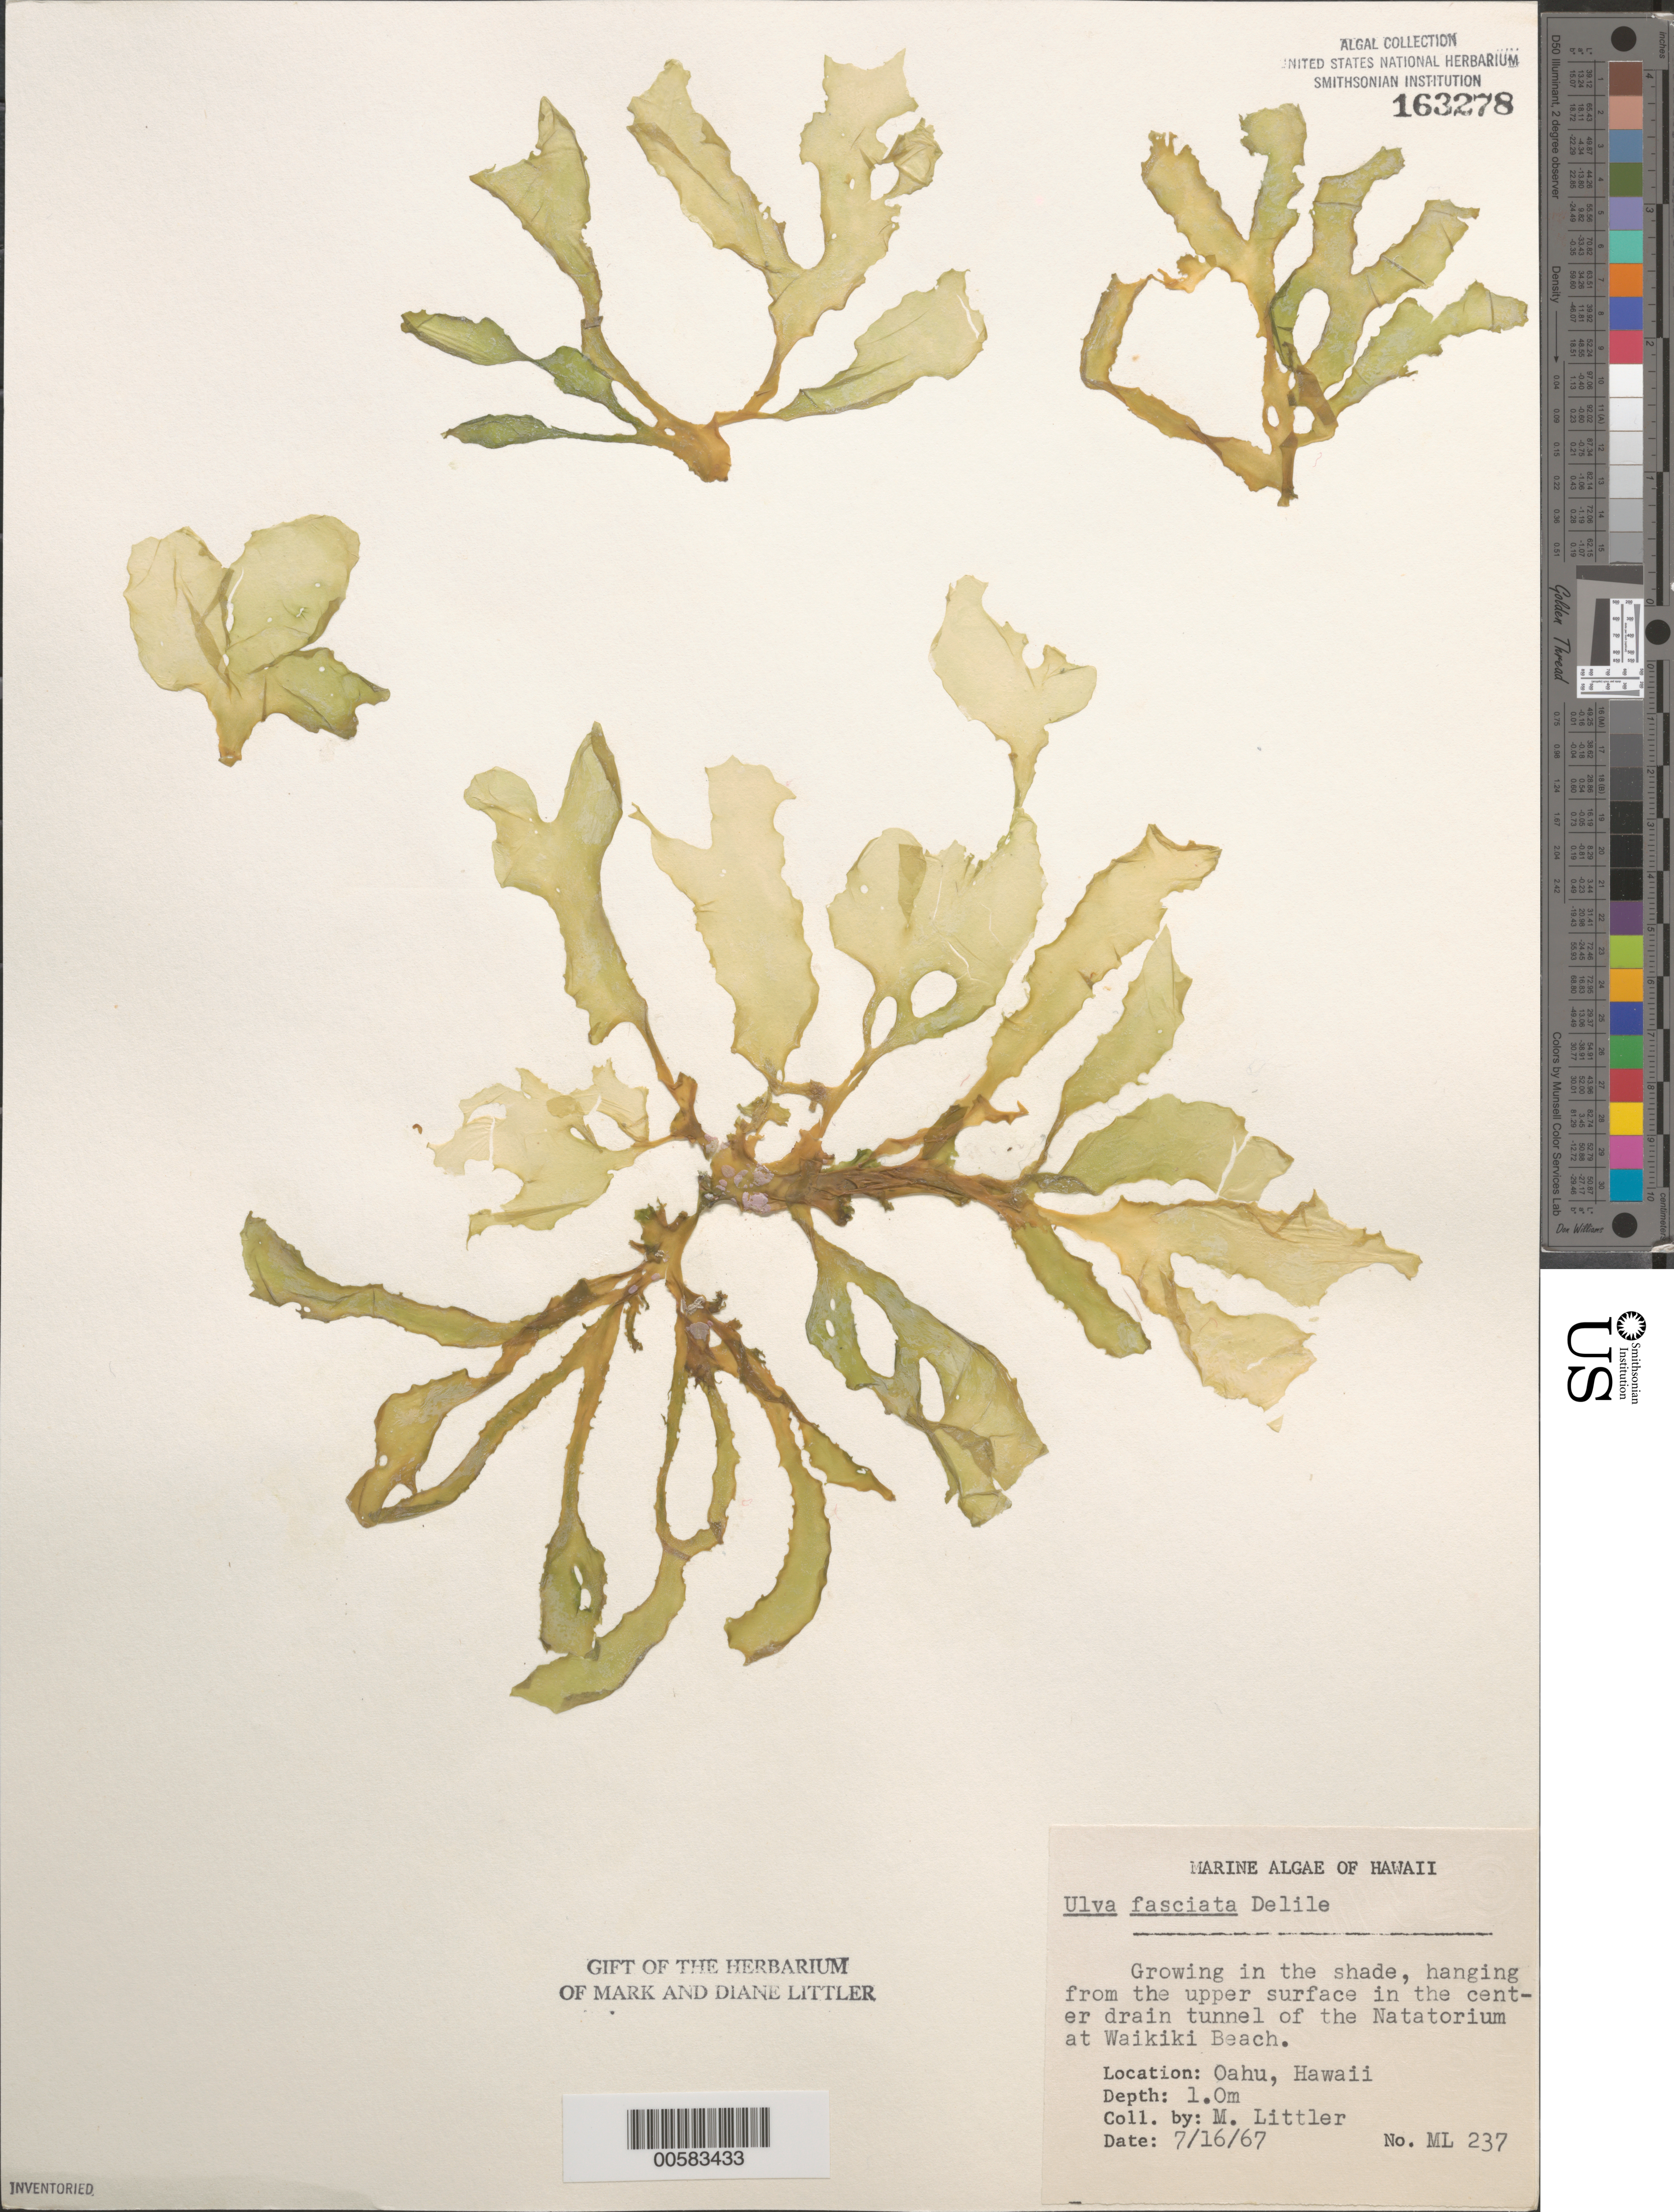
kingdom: Plantae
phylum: Chlorophyta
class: Ulvophyceae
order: Ulvales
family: Ulvaceae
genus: Ulva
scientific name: Ulva lactuca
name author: L.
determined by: Algae name updating Project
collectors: M. M. Littler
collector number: ML 237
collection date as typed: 16 Jul 1967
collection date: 1967-07-16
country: United States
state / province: Hawaii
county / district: Honolulu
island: Oahu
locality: Waikiki Beach, Natatorium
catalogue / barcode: US 163278